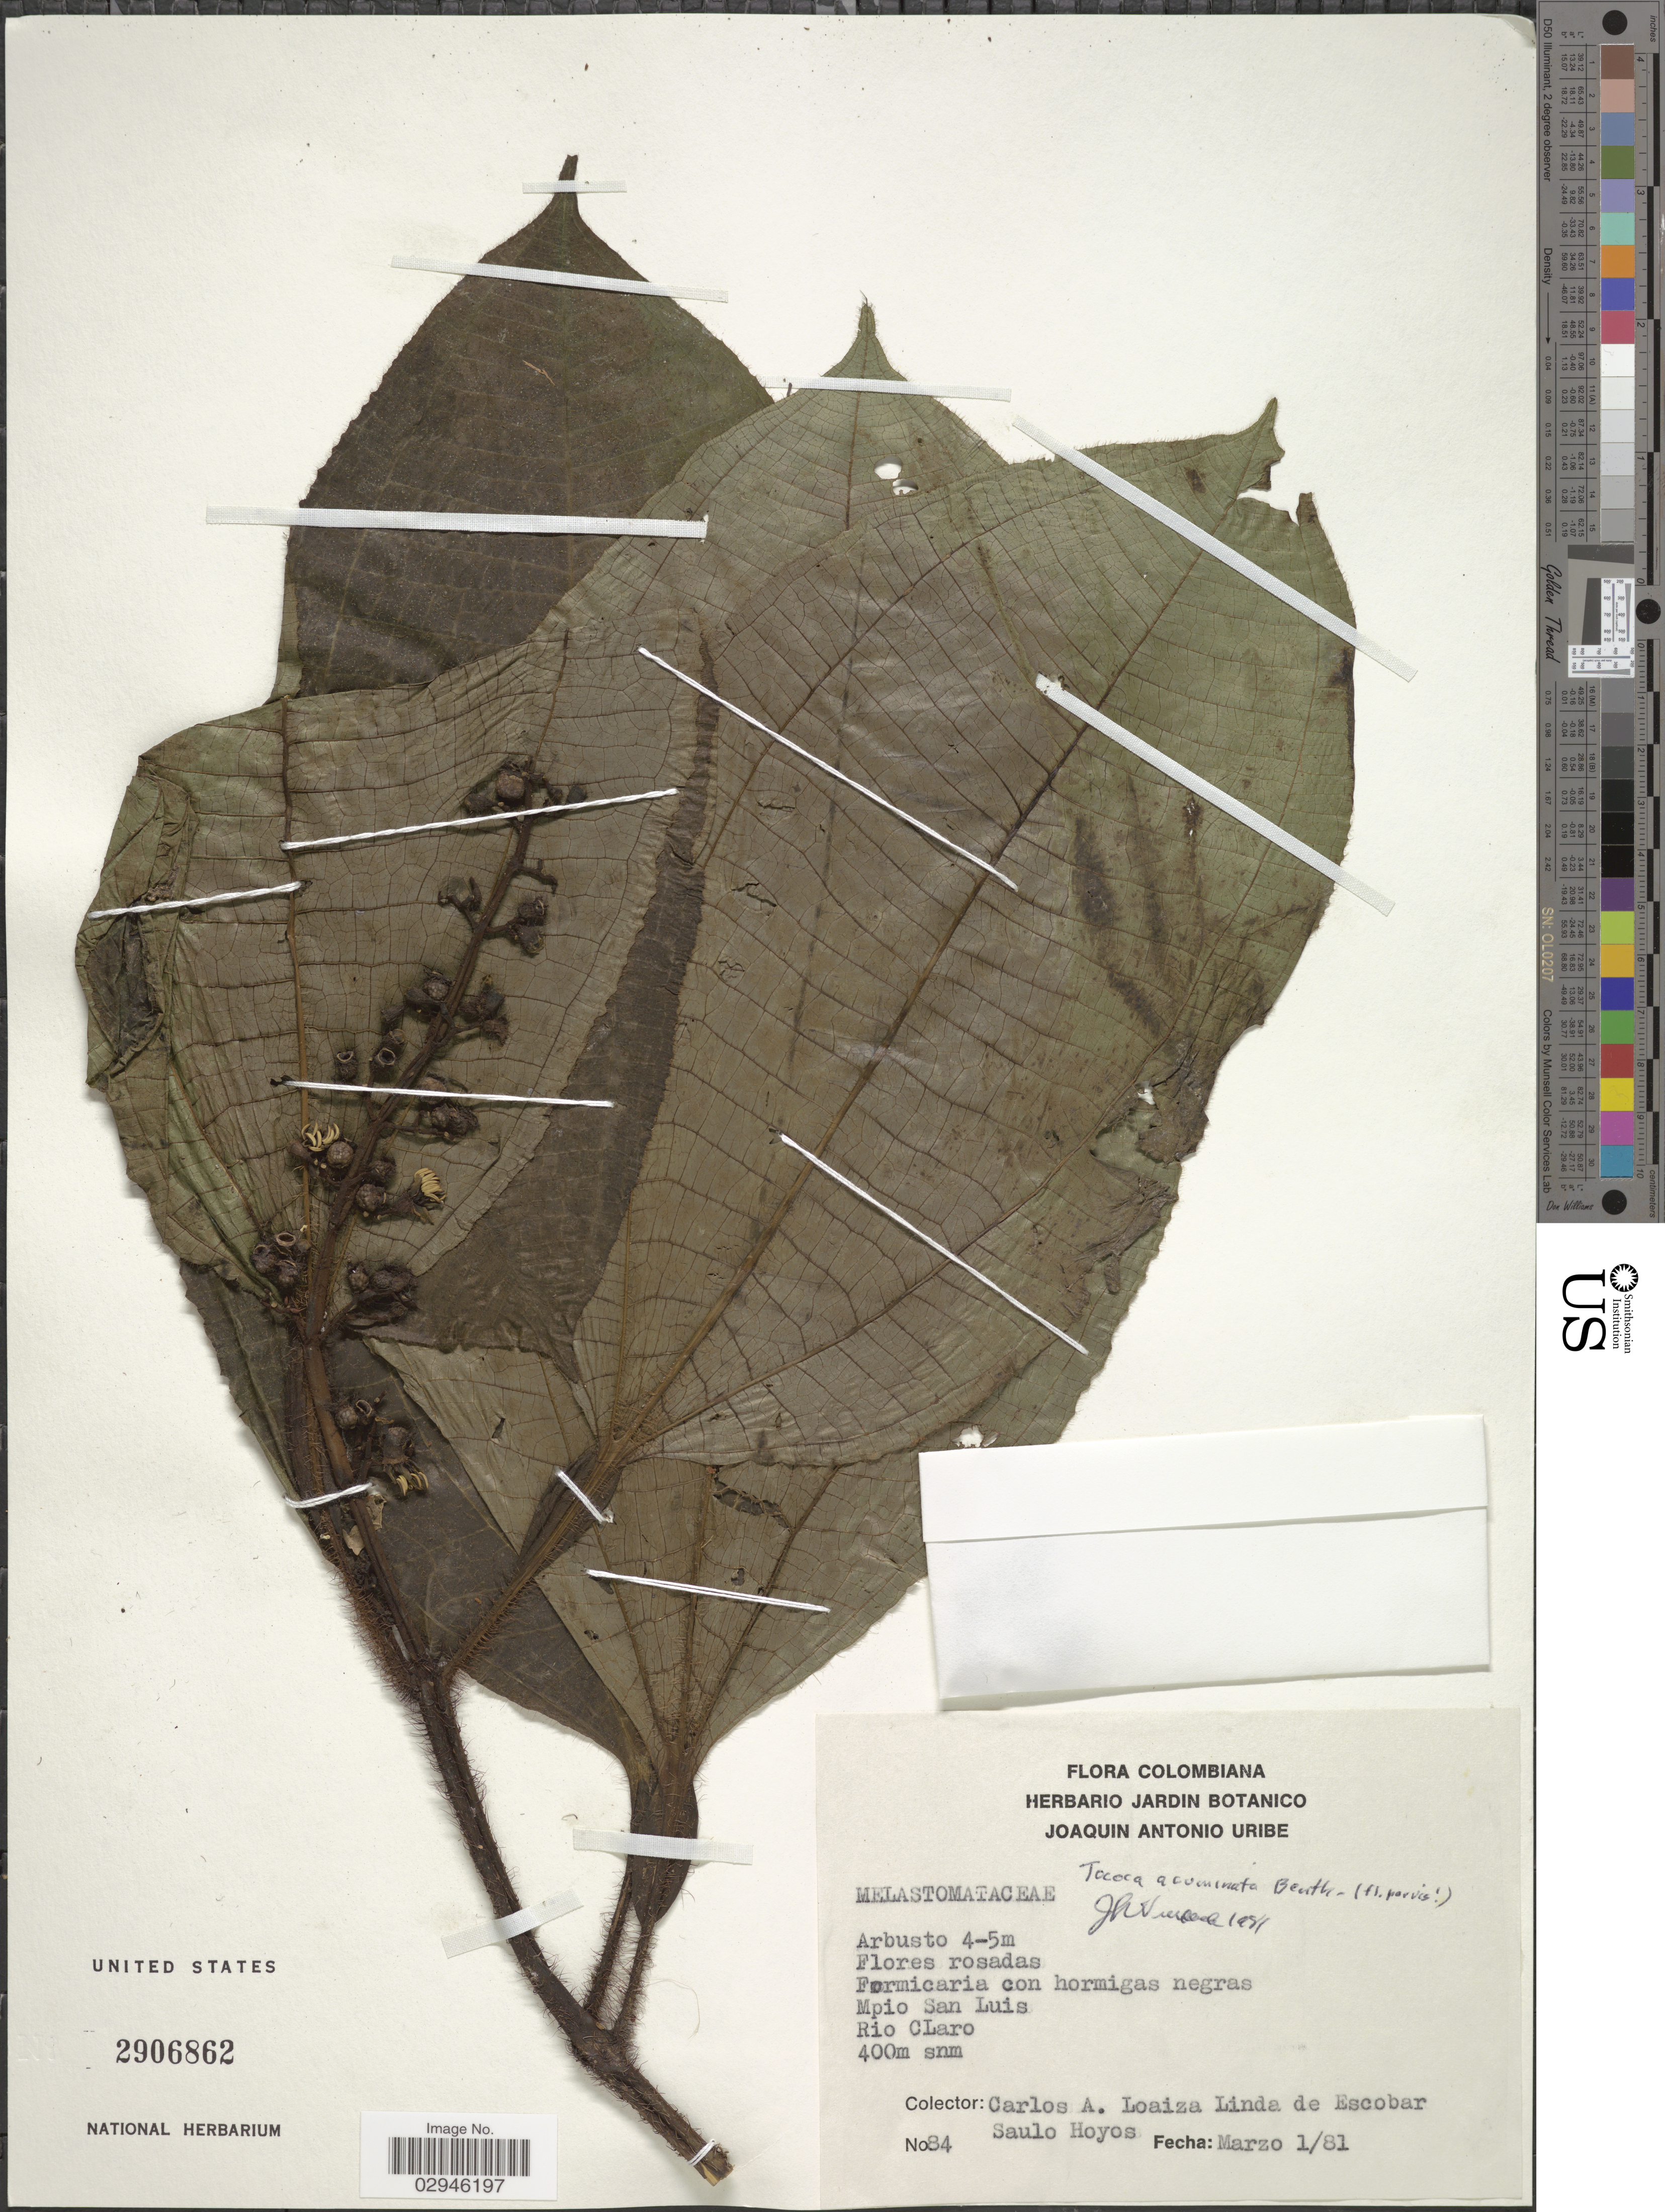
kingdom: Plantae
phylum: Tracheophyta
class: Magnoliopsida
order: Myrtales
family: Melastomataceae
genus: Tococa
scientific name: Tococa acuminata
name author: Benth.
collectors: C. Loaiza P., L. K. de Escobar & S. E. Hoyos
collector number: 84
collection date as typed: Transcribed d/m/y: 1/3/81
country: Colombia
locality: Mpio San Luis, Rio Claro.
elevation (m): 400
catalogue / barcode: US 2906862